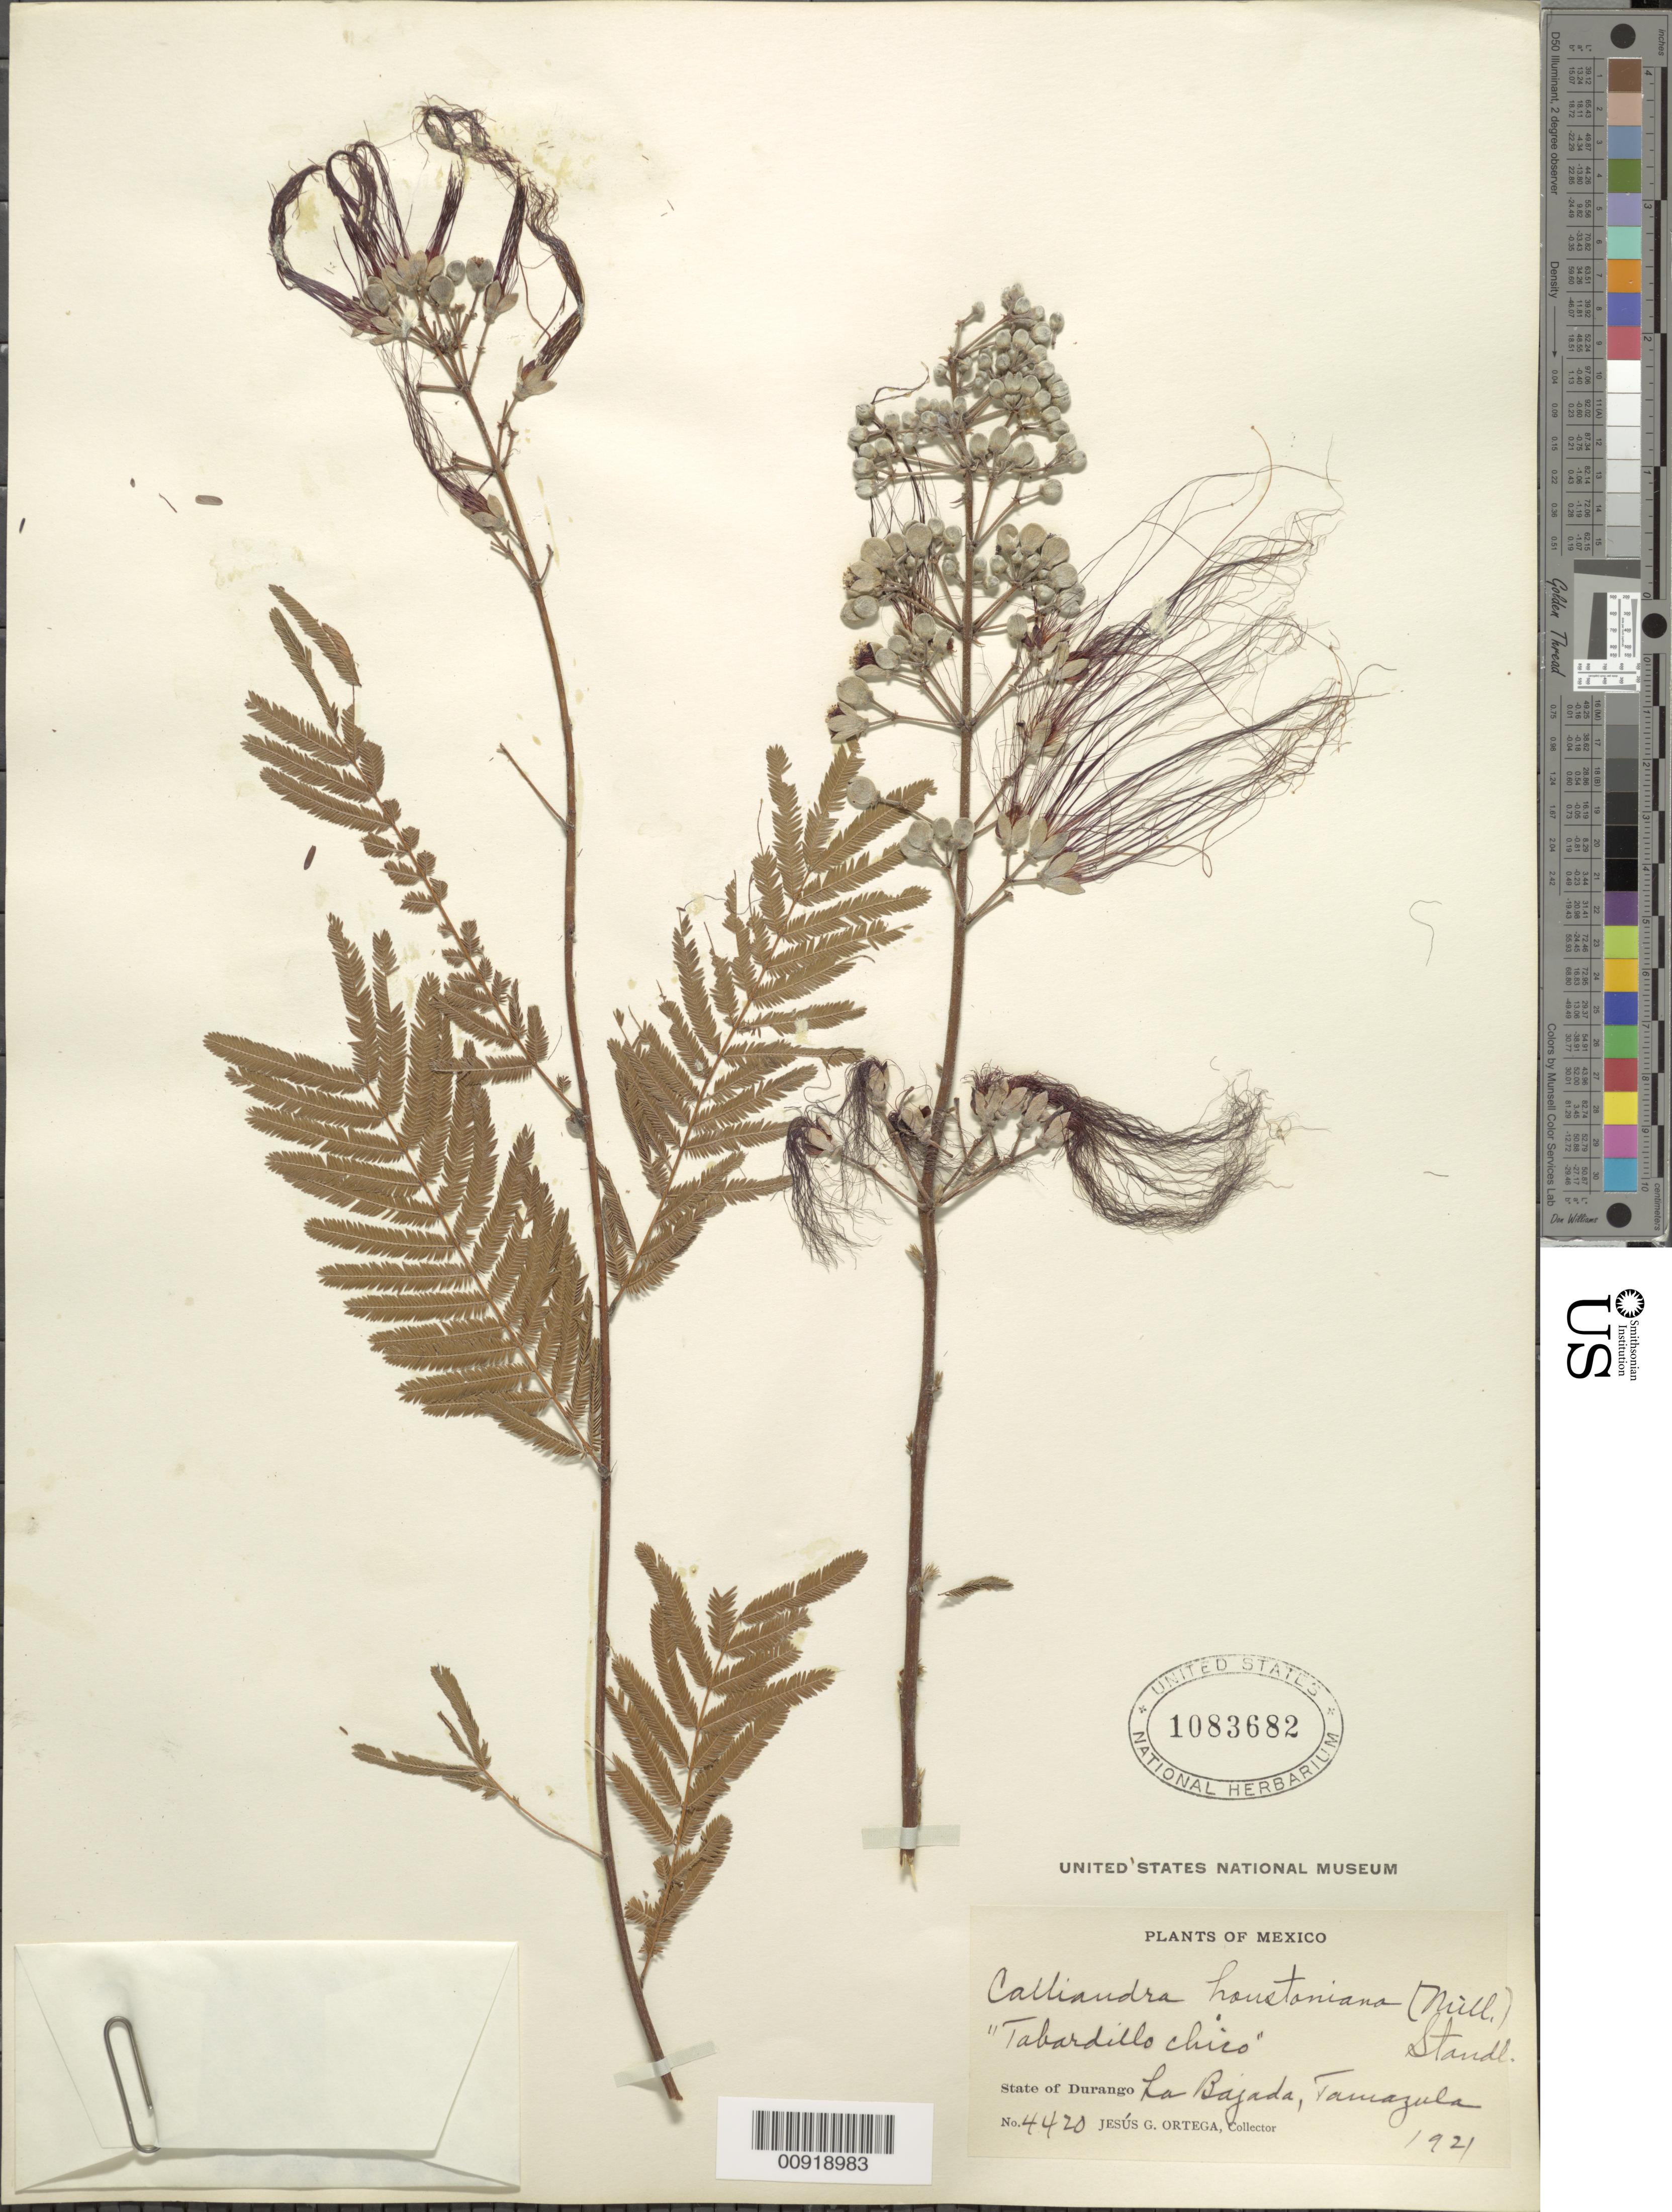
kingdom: Plantae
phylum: Tracheophyta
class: Magnoliopsida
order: Fabales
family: Fabaceae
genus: Calliandra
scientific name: Calliandra houstoniana var. anomala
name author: (Kunth) Barneby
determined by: Strong, Mark T., (BOT), Smithsonian Institution - National Museum of Natural History (UNITED STATES)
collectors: J. Ortega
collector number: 4420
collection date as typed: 1921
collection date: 1921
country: Mexico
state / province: Durango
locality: State of Durango: La Bajada, Tamazula.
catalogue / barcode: US 1083682